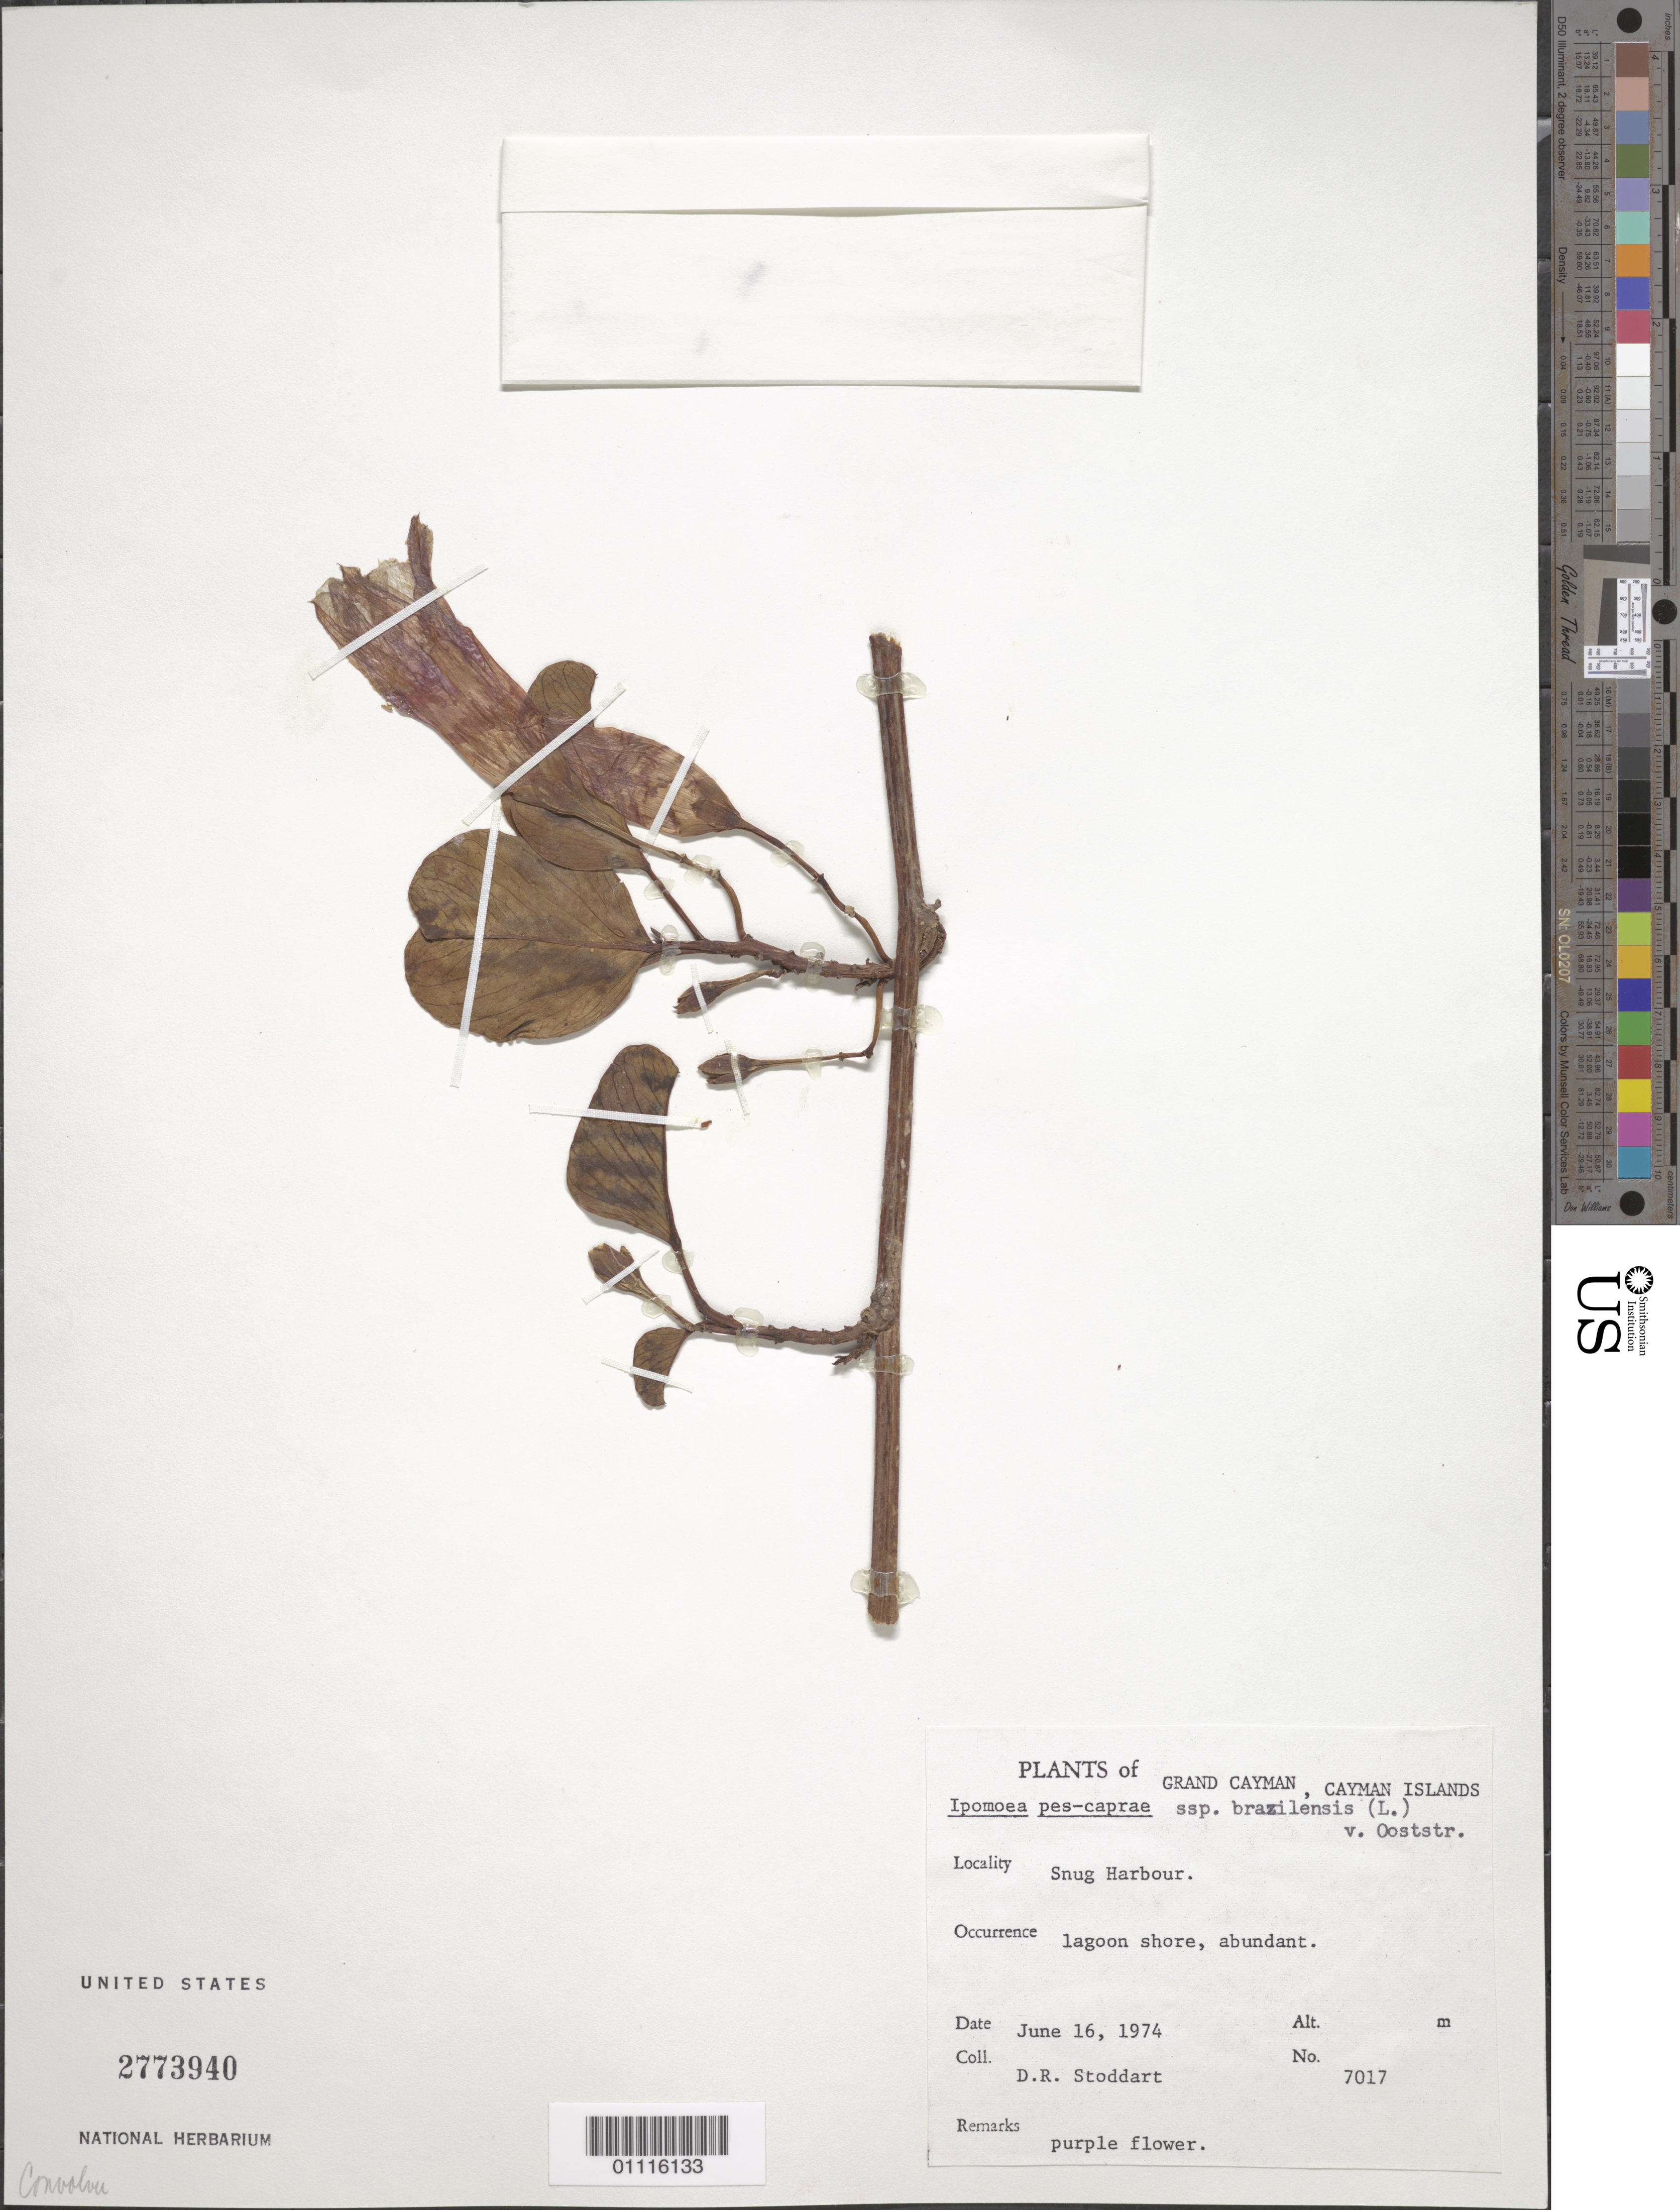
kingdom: Plantae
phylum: Tracheophyta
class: Magnoliopsida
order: Solanales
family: Convolvulaceae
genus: Ipomoea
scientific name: Ipomoea pes-caprae subsp. brasiliensis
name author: (L.) Ooststr.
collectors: D. R. Stoddart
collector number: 7017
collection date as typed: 16 Jun 1974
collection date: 1974-06-16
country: Cayman Islands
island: Grand Cayman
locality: Snug Harbour. Lagoon shore.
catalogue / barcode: US 2773940